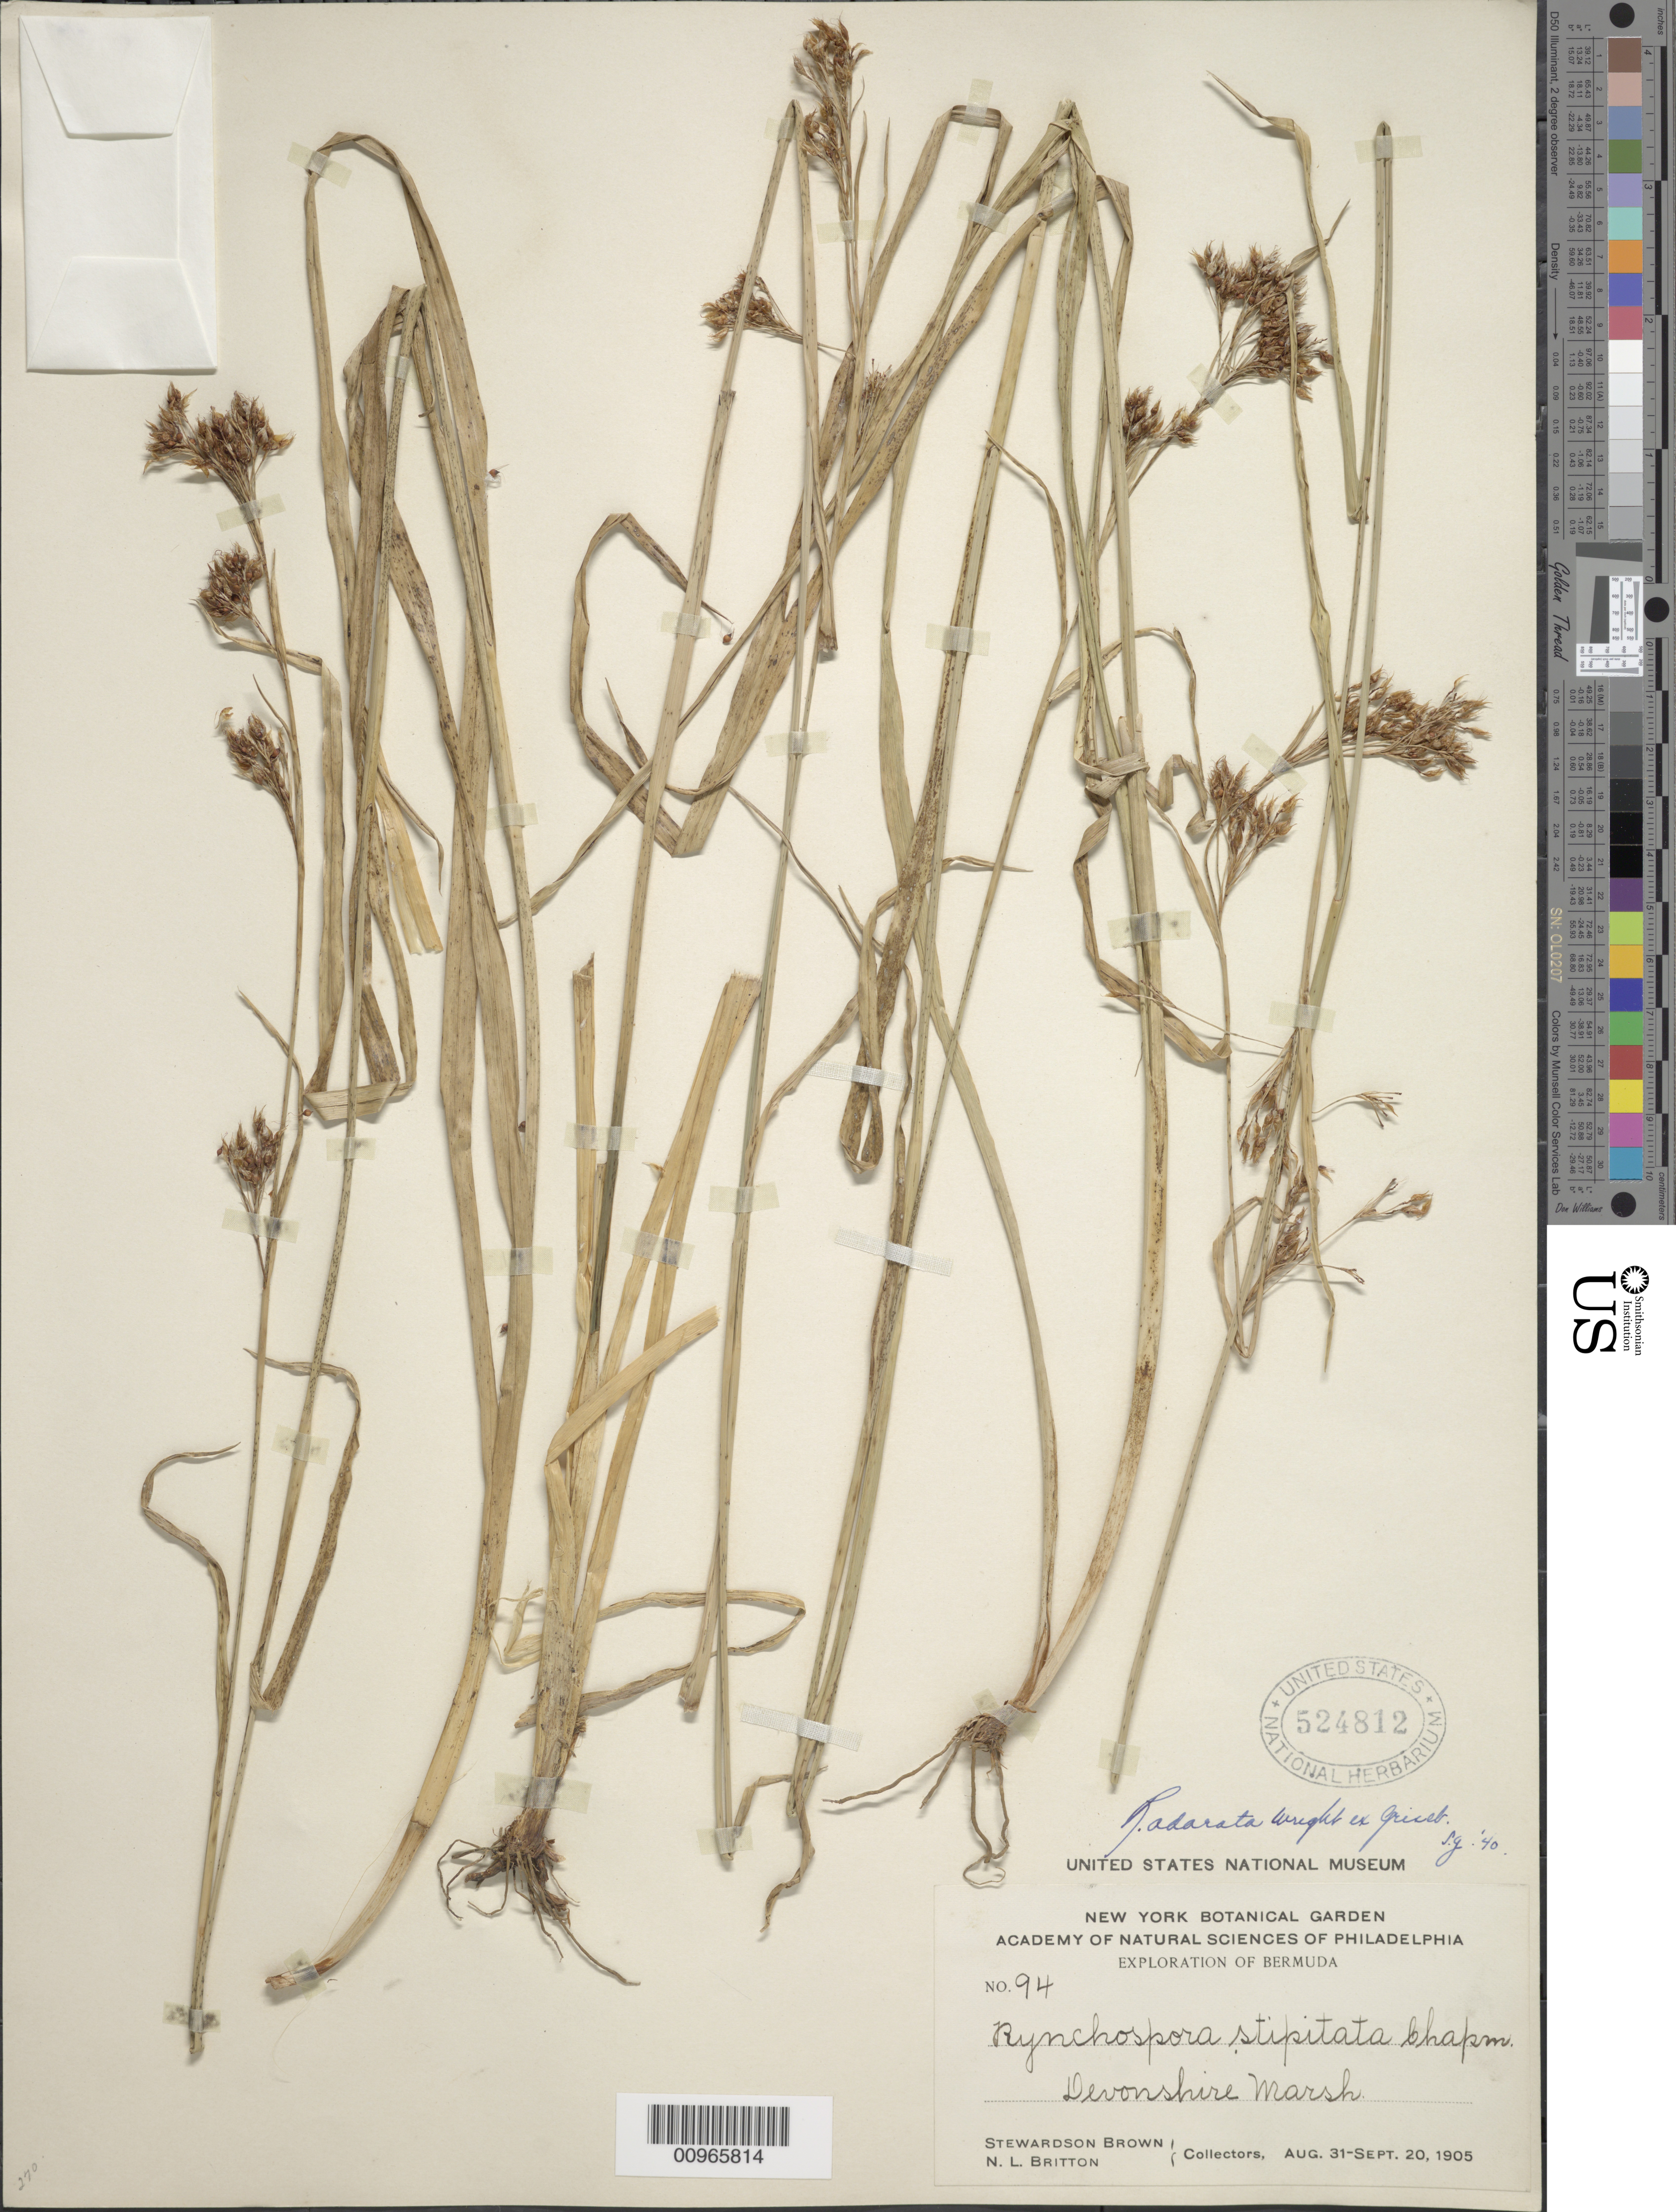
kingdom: Plantae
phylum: Tracheophyta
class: Liliopsida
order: Poales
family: Cyperaceae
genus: Rhynchospora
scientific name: Rhynchospora odorata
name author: C. Wright ex Griseb.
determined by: Gale, S.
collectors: S. Brown & N. Britton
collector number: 94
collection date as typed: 31 Aug 1905 to 20 Sep 1905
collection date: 1905-08-31/1905-09-20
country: Bermuda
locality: Devonshire Marsh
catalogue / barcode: US 524812